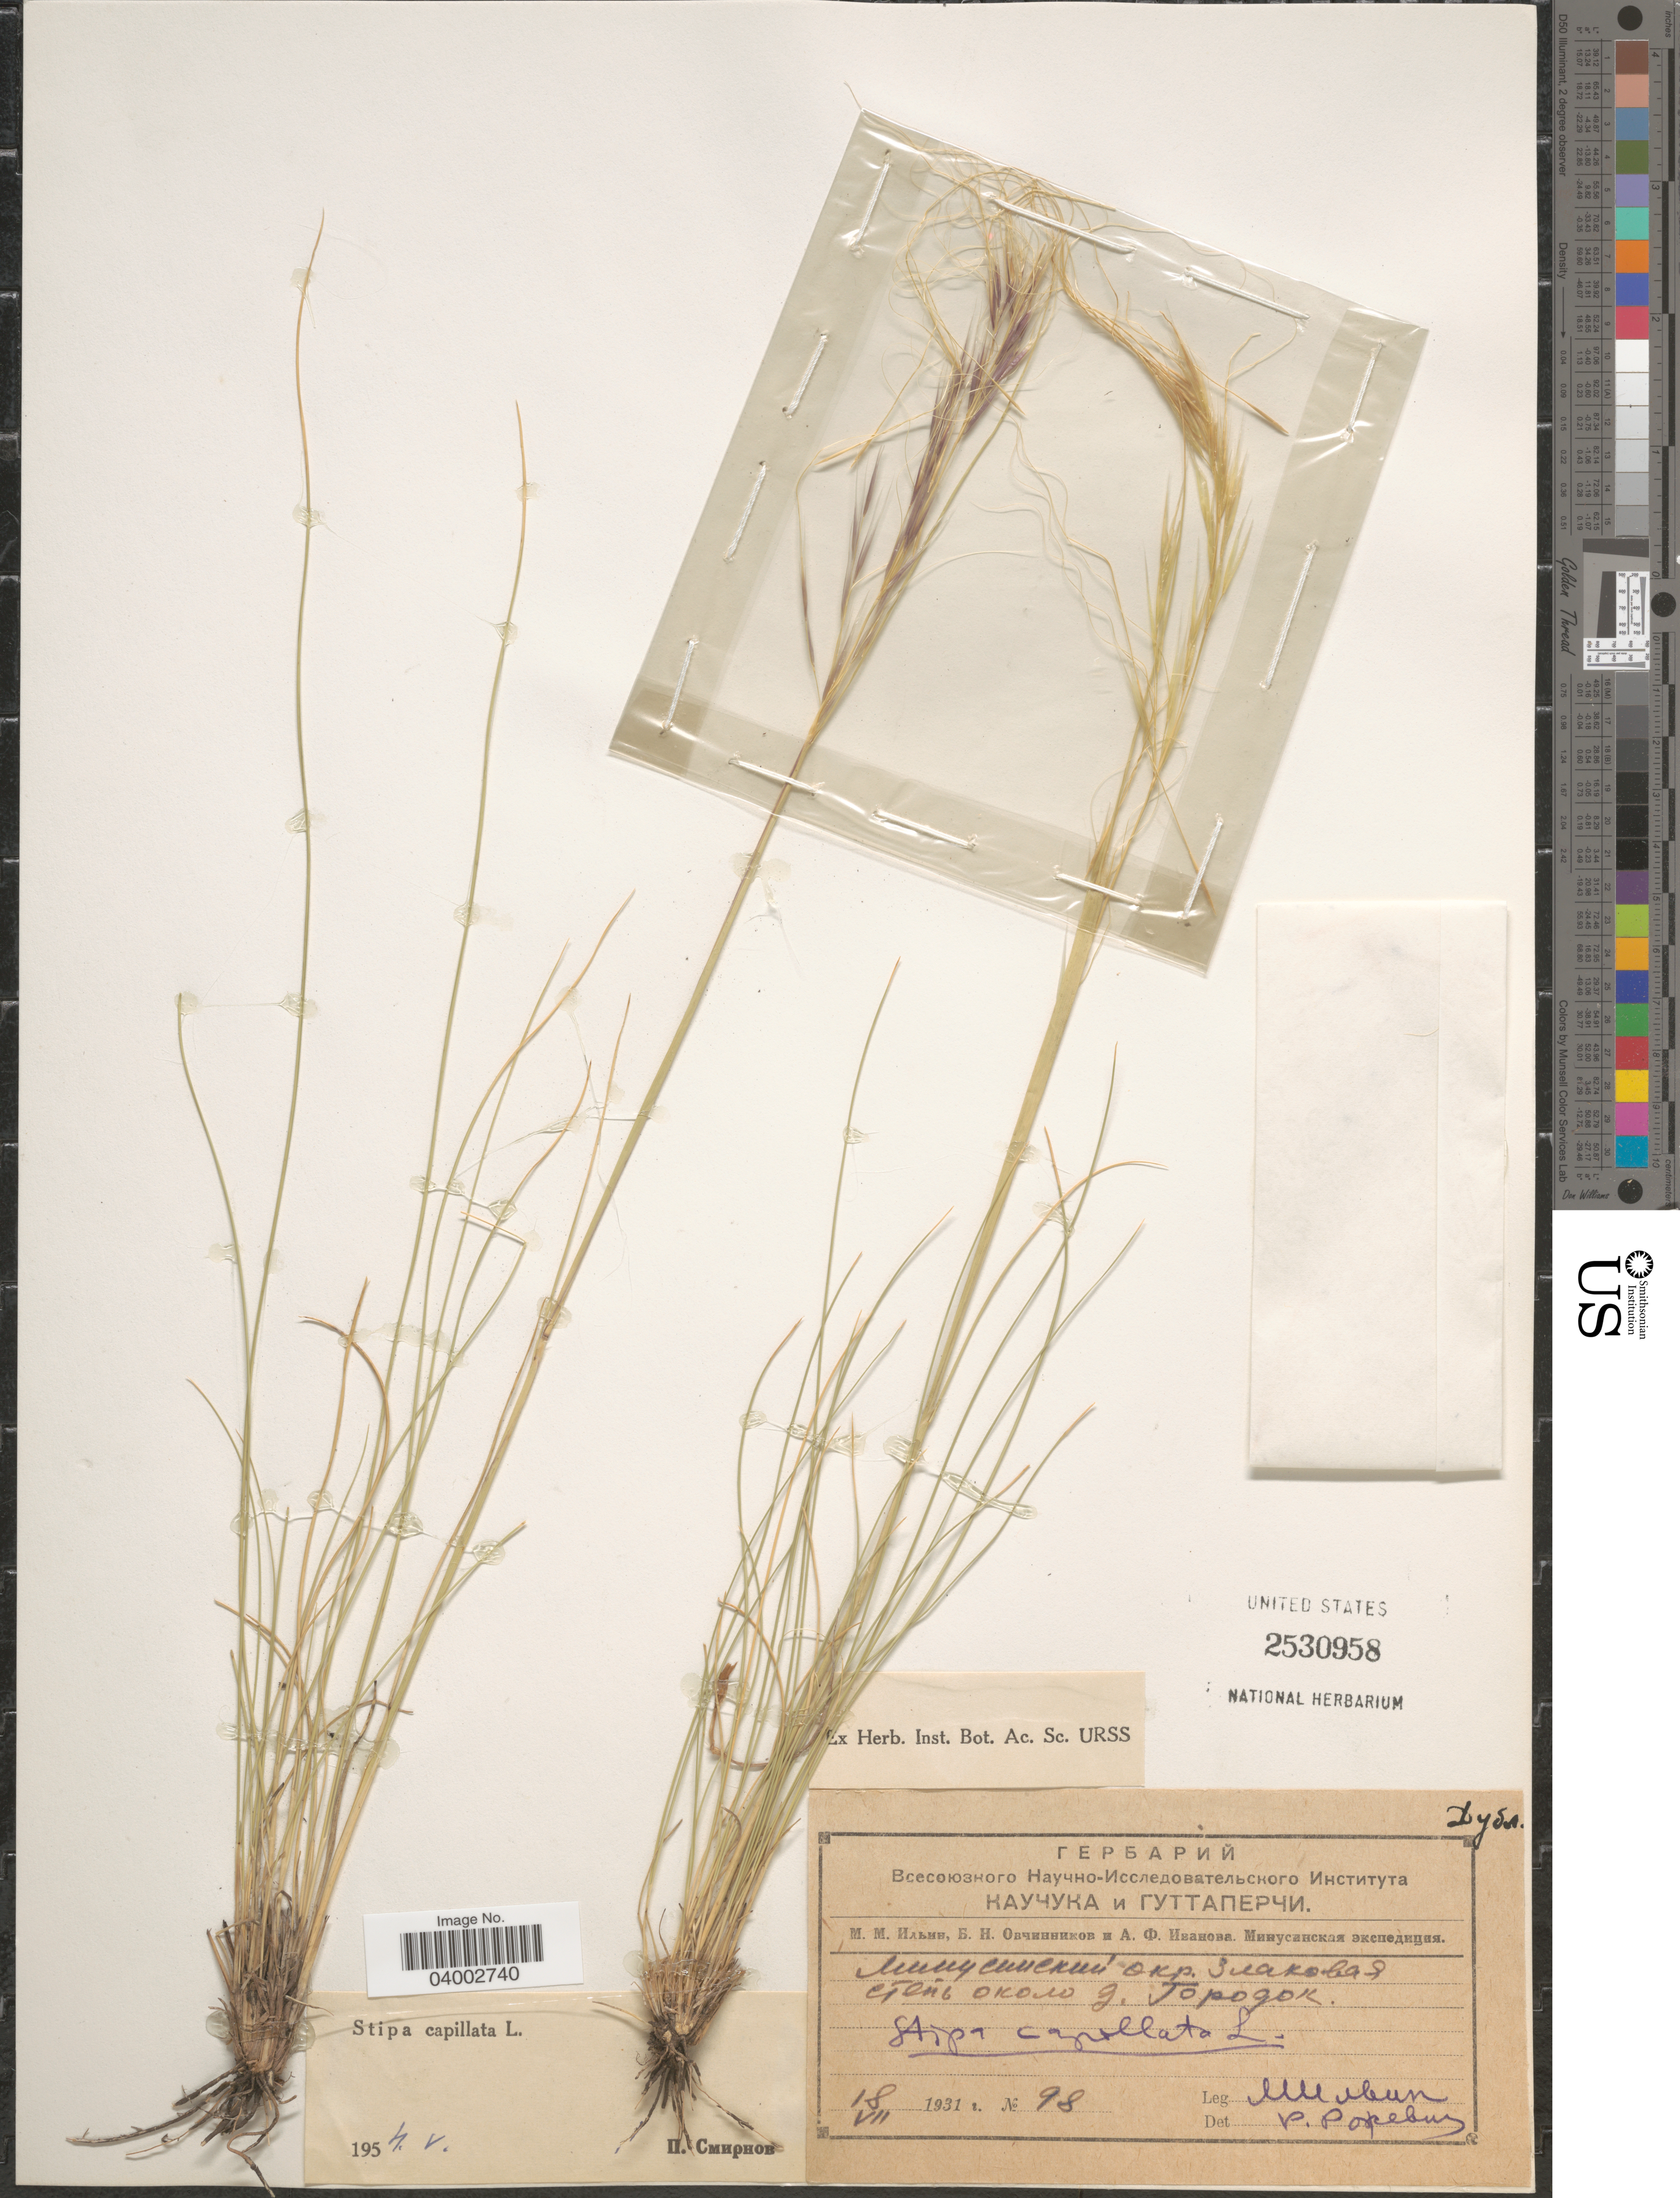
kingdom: Plantae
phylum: Tracheophyta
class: Liliopsida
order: Poales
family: Poaceae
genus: Stipa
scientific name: Stipa capillata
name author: L.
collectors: M. Ilin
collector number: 98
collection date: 1931-07-18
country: Russian Federation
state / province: Krasnoyarsk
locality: Minusinskiy District, near village Gorodok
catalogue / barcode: US 2530958